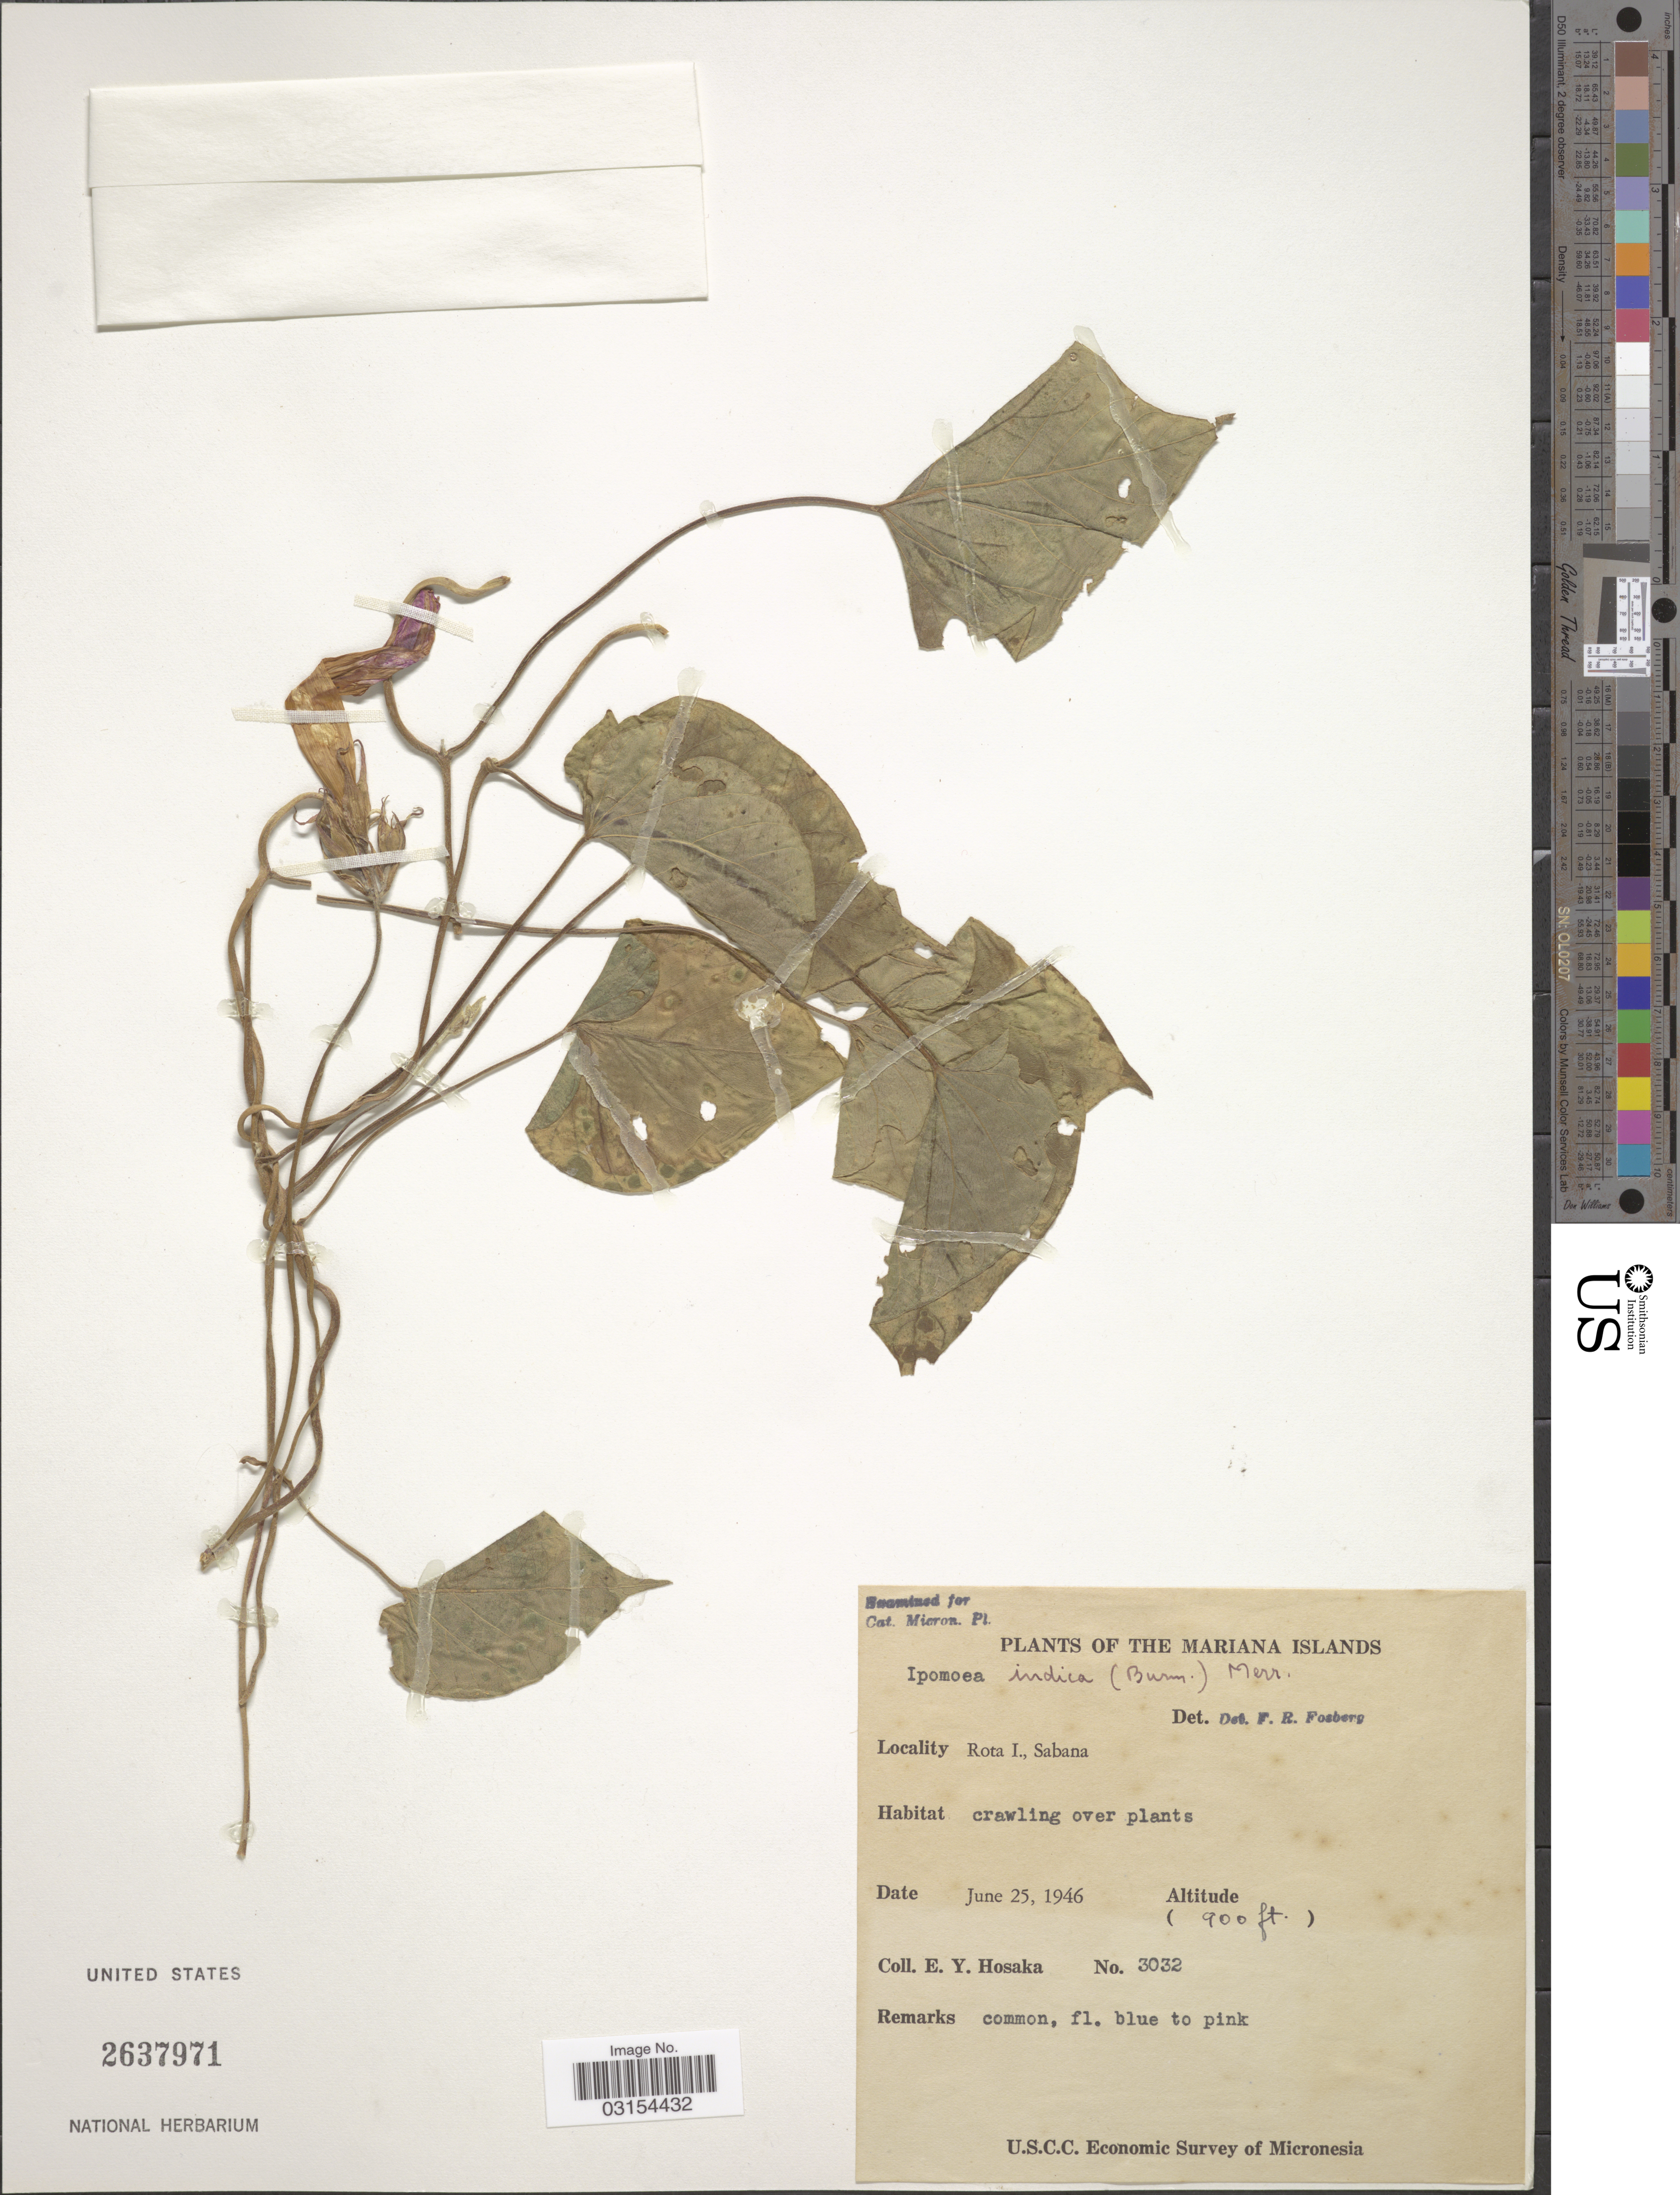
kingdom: Plantae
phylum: Tracheophyta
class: Magnoliopsida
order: Solanales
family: Convolvulaceae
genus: Ipomoea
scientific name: Ipomoea indica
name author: (Burm.) Merr.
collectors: E. Y. Hosaka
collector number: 3032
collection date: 1946-06-25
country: Northern Mariana Islands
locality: The Mariana Islands. Rota I., Sabana.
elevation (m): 274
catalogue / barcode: US 2637971